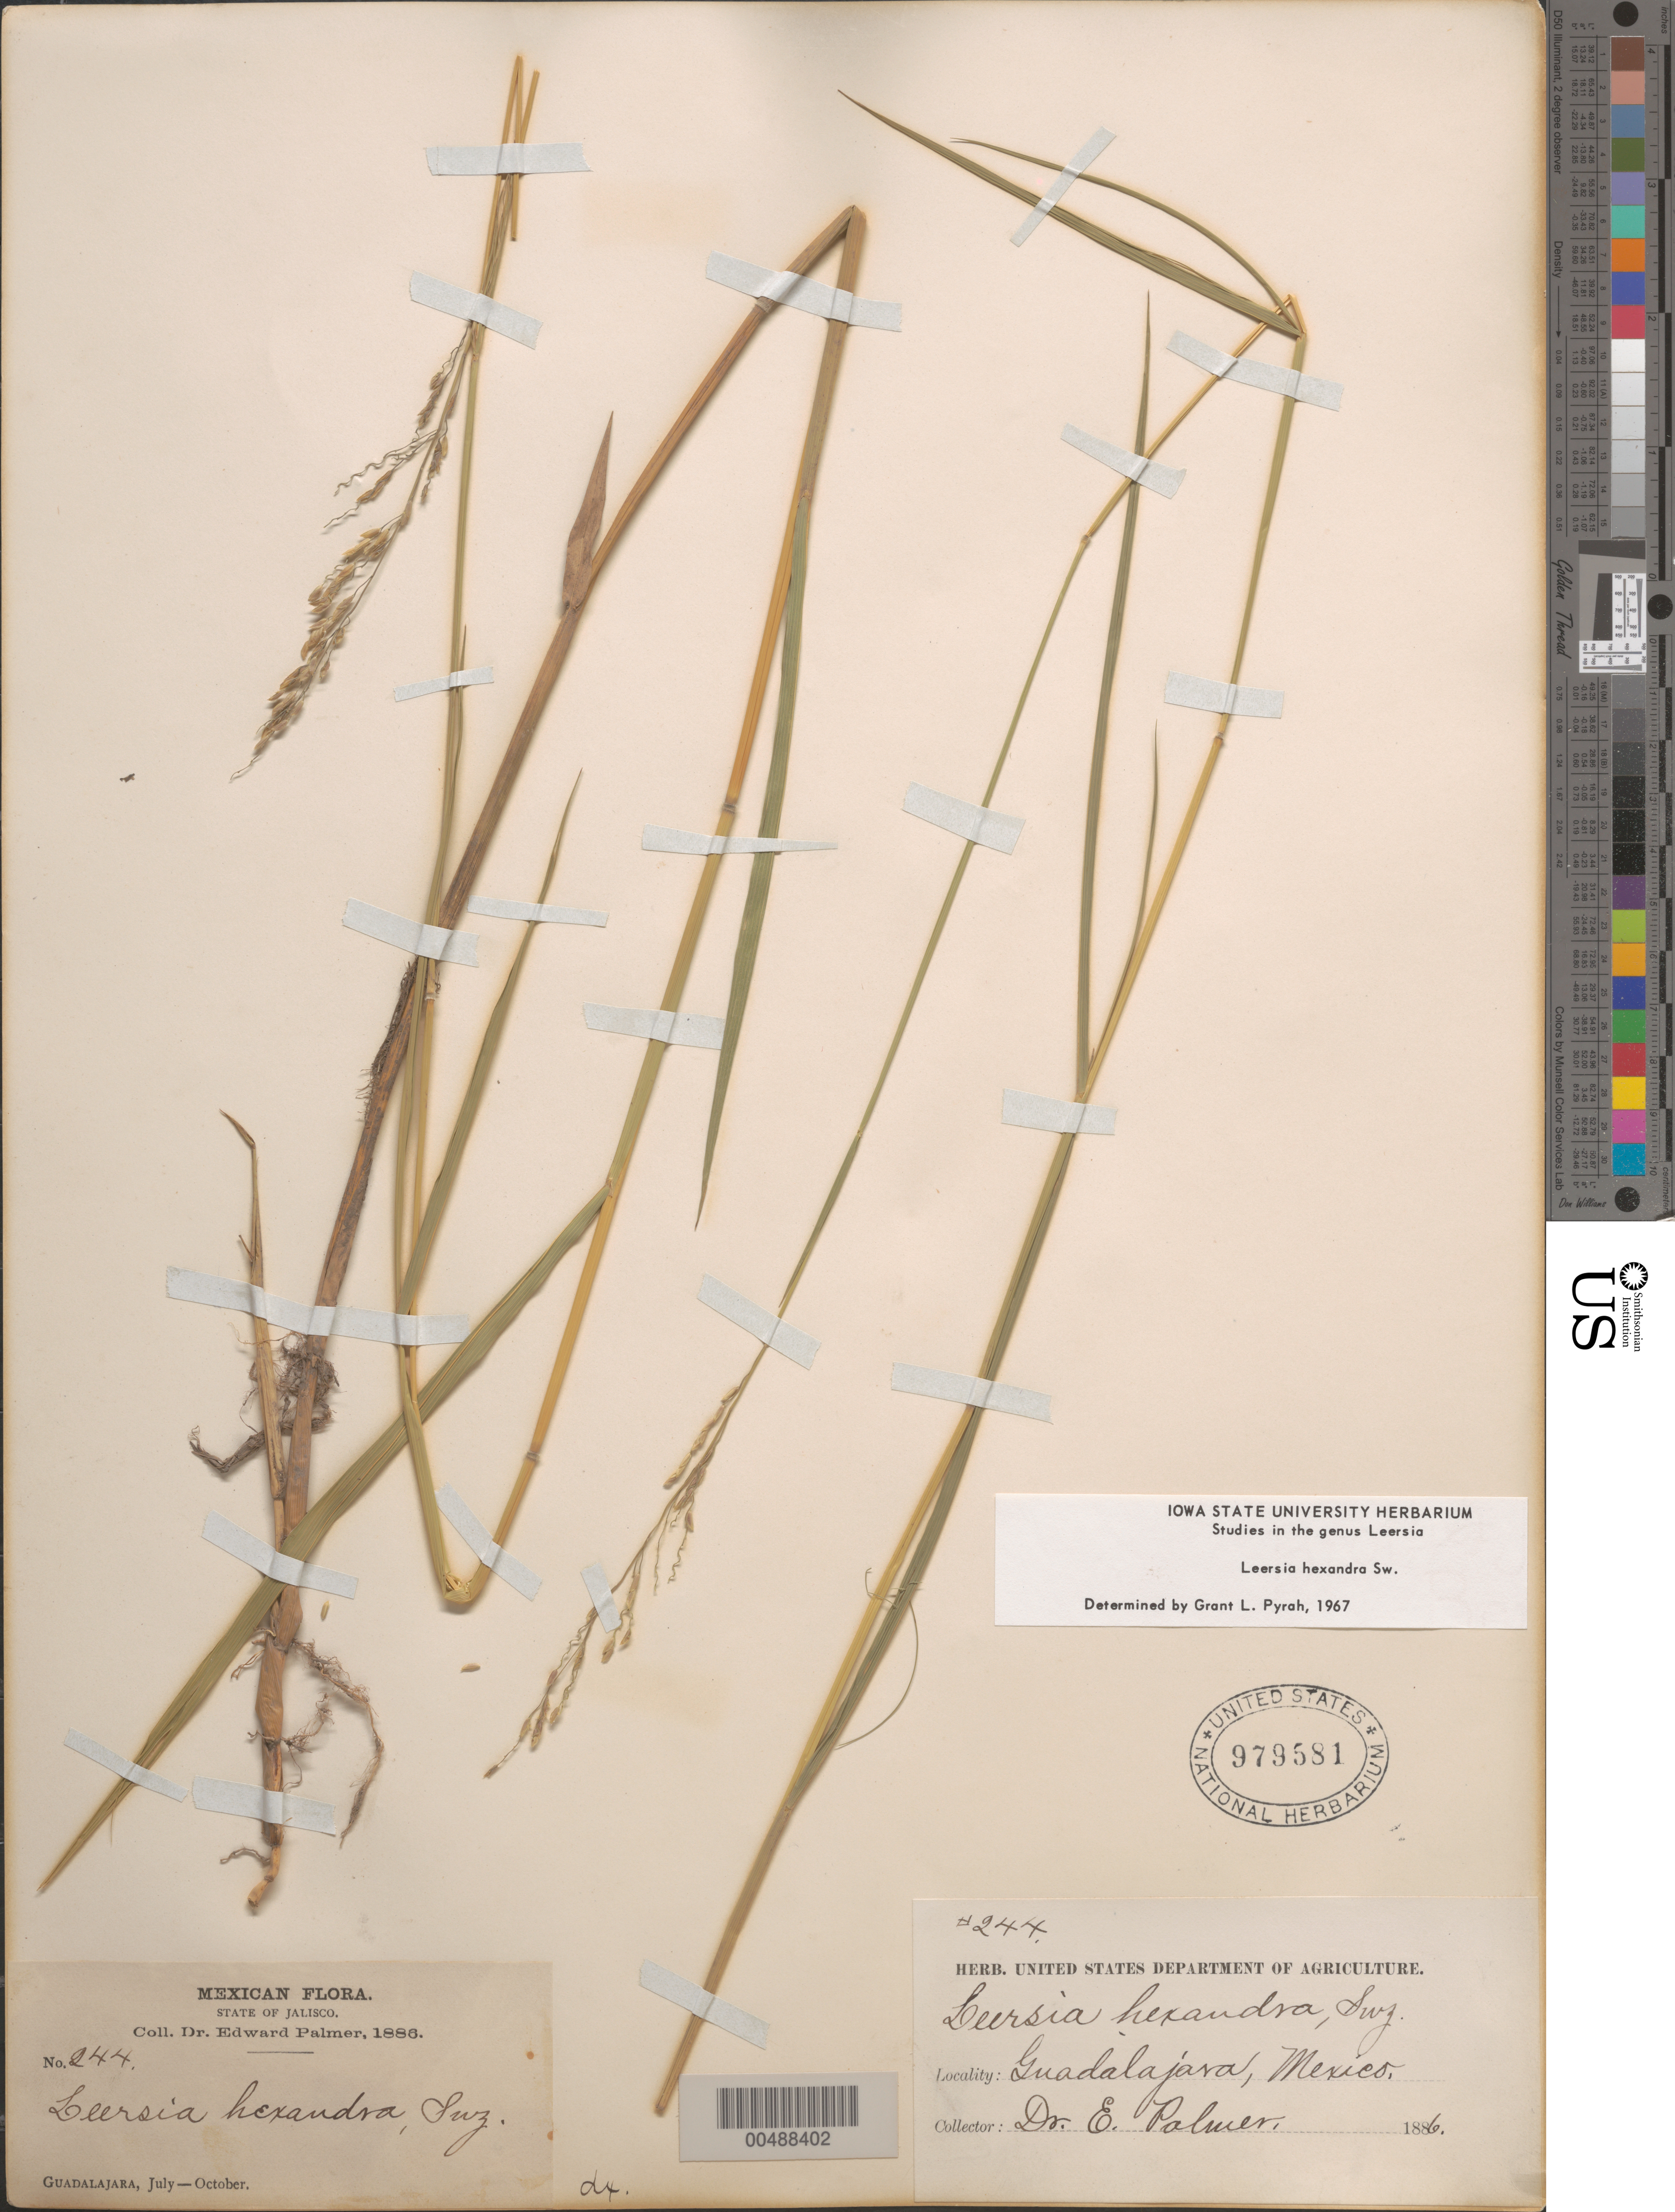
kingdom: Plantae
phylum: Tracheophyta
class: Liliopsida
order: Poales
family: Poaceae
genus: Leersia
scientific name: Leersia hexandra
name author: Sw.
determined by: Pyrah, G. L.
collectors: E. Palmer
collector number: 244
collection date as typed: Jul 1886 to Oct 1886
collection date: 1886-07/1886-10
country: Mexico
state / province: Jalisco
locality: Guadalajara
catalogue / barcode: US 979581